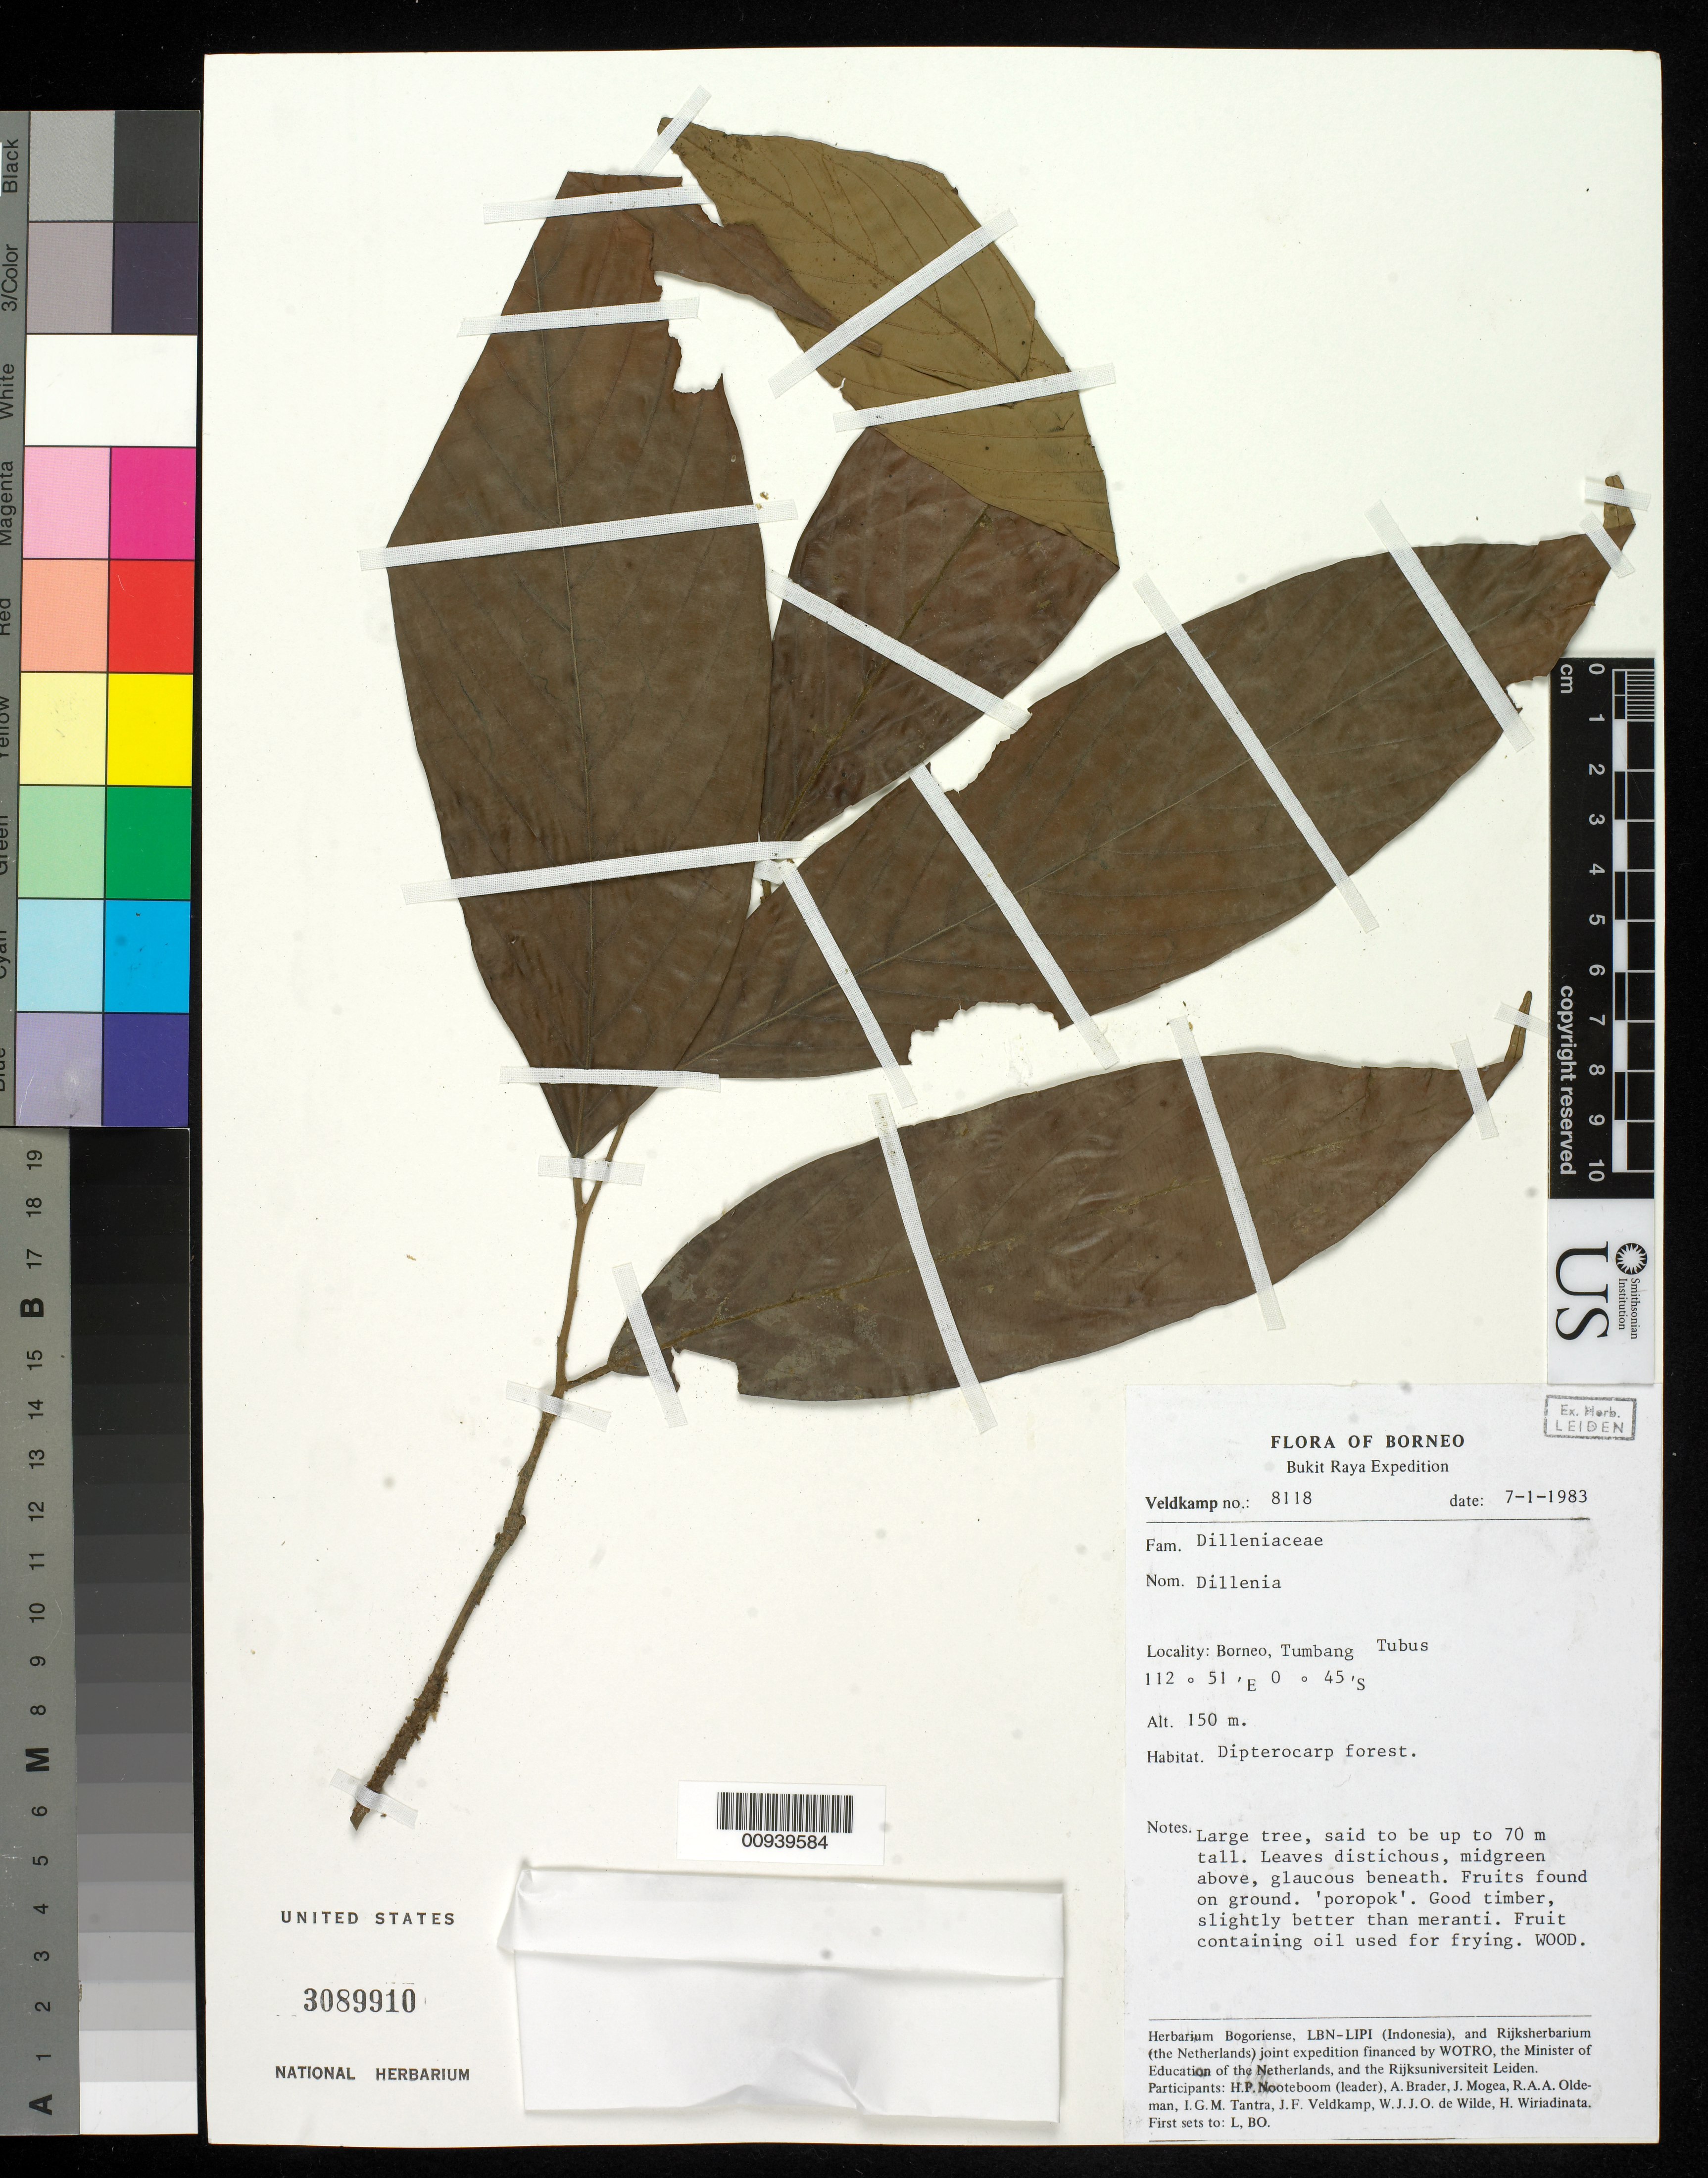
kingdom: Plantae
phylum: Tracheophyta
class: Magnoliopsida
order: Dilleniales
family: Dilleniaceae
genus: Dillenia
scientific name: Dillenia sp.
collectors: J. F. Veldkamp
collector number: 8118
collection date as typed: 07 Jan 1983 or 01 Jul 1983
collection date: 1983-01-07 or 1983-07-01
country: Indonesia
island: Borneo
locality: Tumbang, Tubus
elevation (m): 150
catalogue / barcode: US 3089910